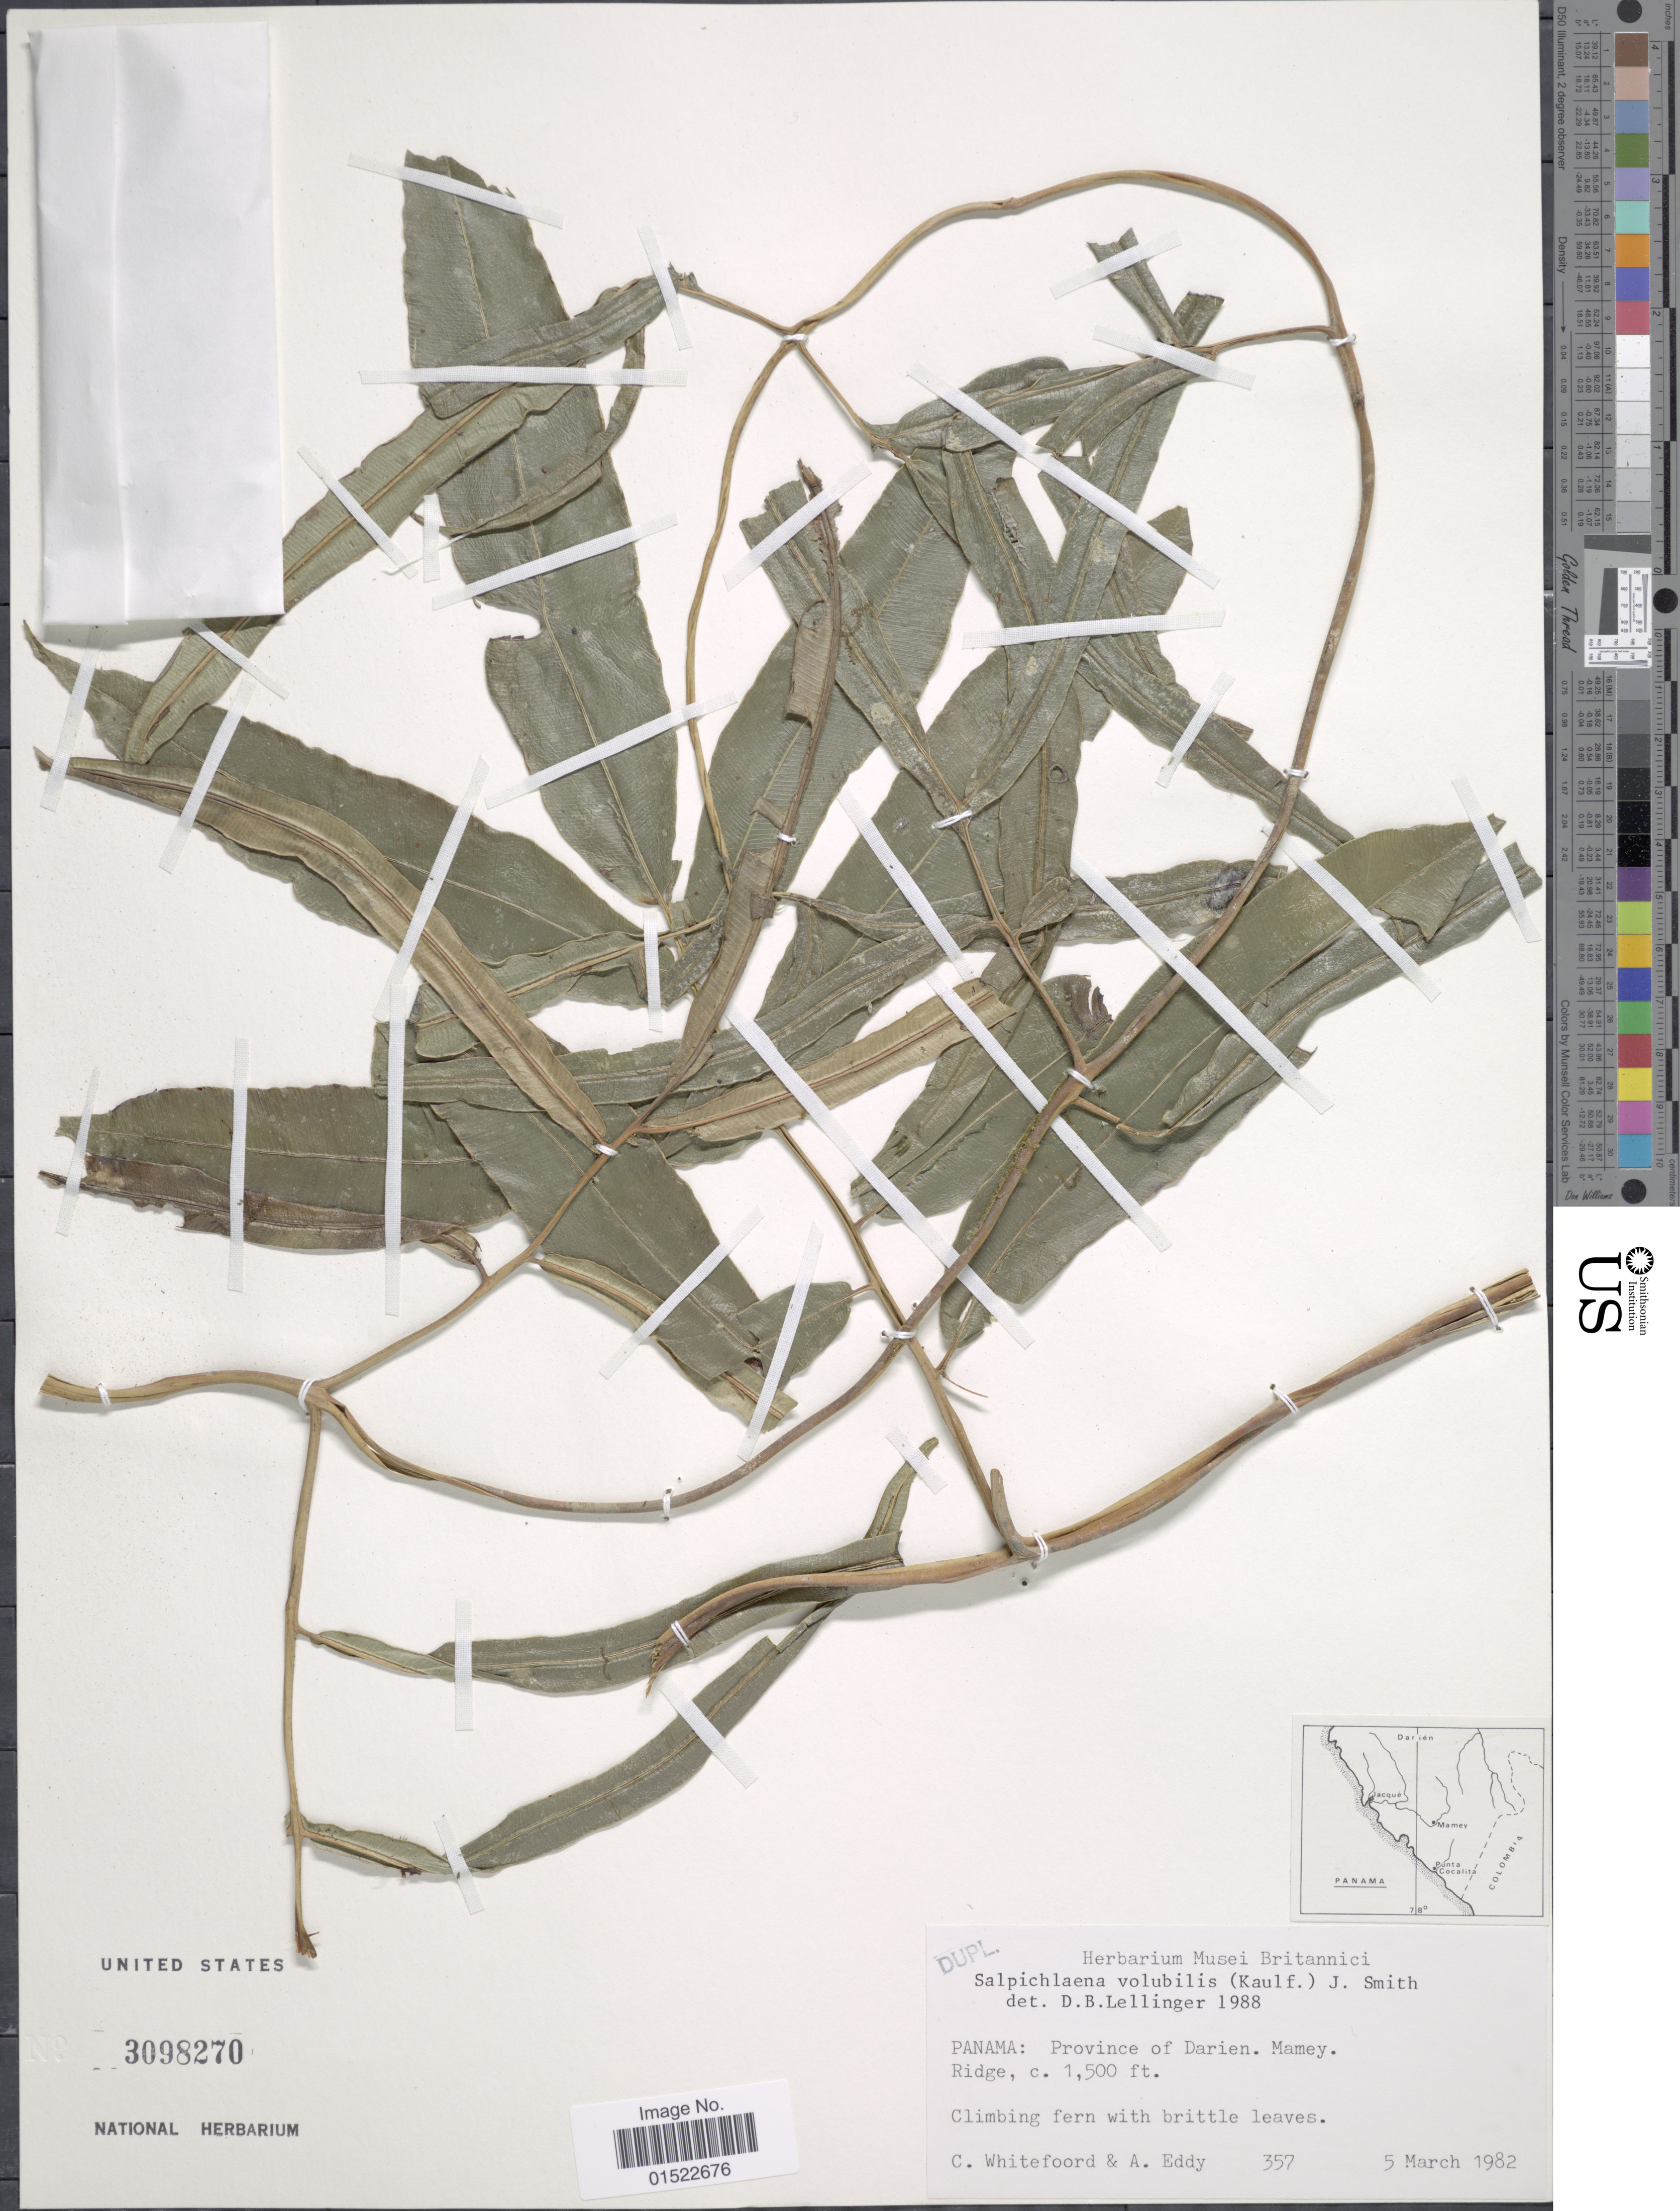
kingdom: Plantae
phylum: Tracheophyta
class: Polypodiopsida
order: Polypodiales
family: Blechnaceae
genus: Salpichlaena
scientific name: Salpichlaena volubilis subsp. volubilis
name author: (Kaulf.) J. Sm.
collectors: C. Whitefoord & A. Eddy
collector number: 357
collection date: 1982-03-05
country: Panama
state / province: Darién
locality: Mamey Ridge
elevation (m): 457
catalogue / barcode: US 3098270